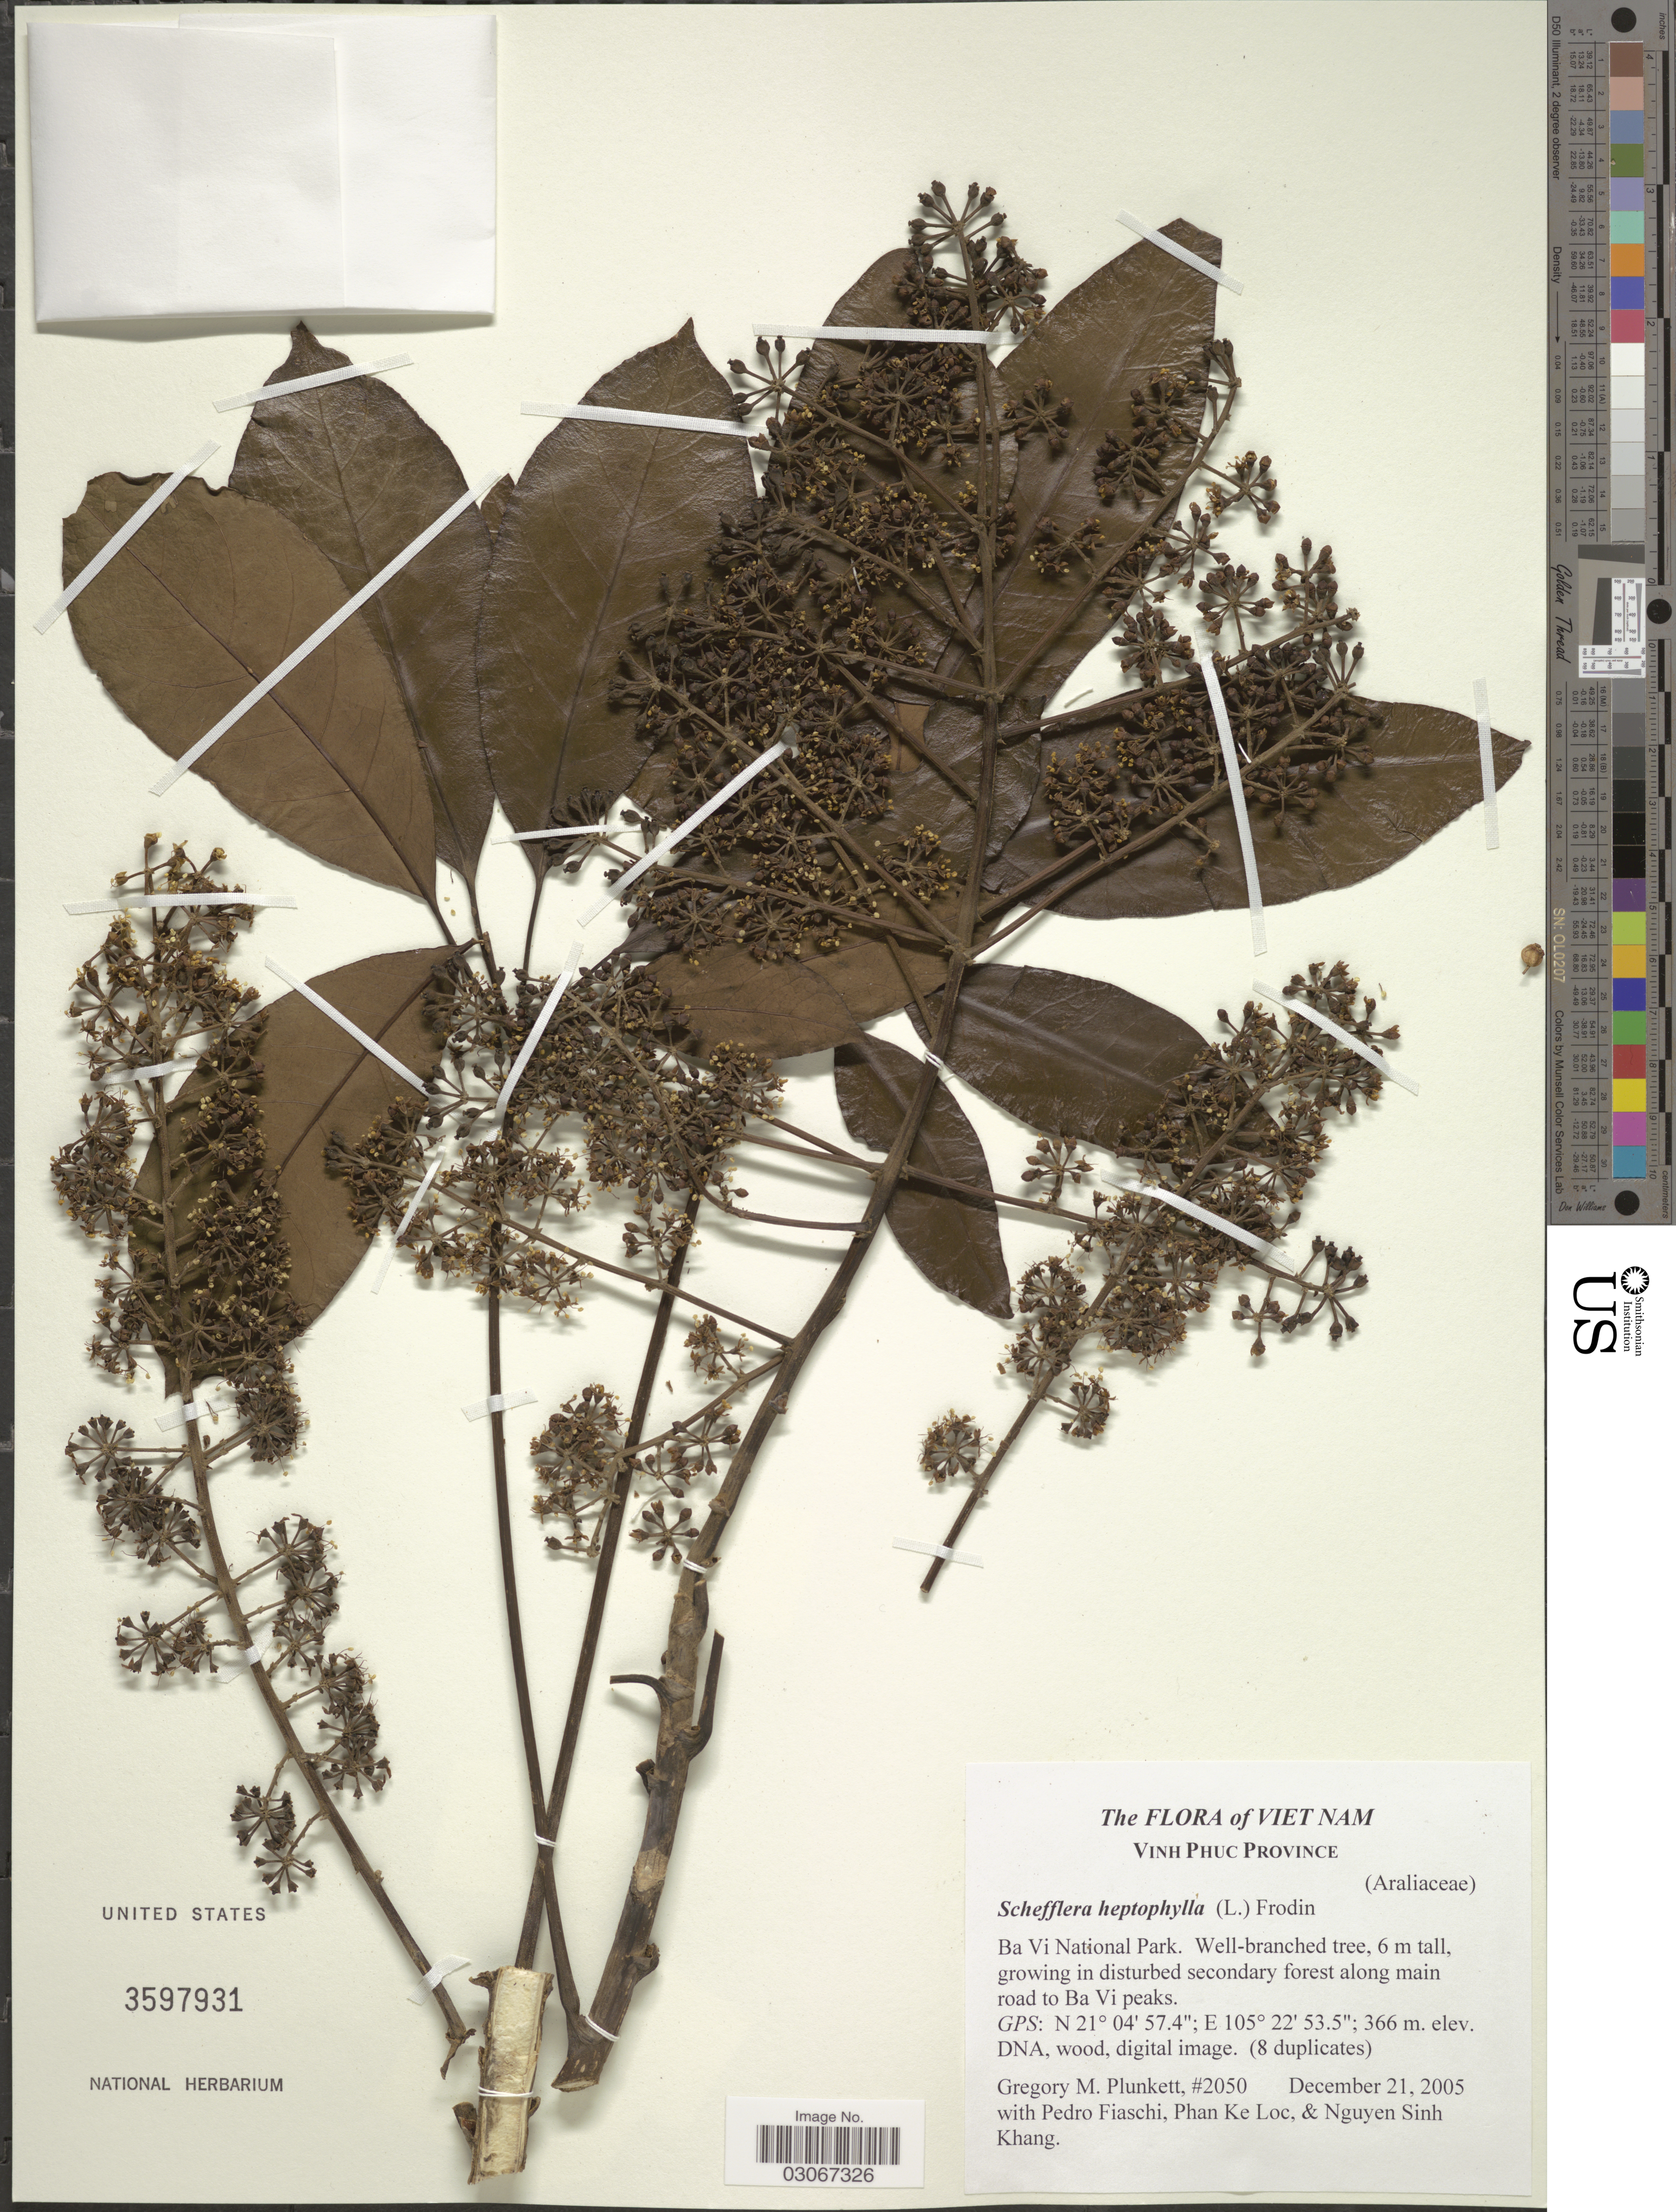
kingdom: Plantae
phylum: Tracheophyta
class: Magnoliopsida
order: Apiales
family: Araliaceae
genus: Schefflera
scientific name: Schefflera heptaphylla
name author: (L.) Frodin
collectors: G. M. Plunkett, P. Fiaschi, P. K. Lôc & N. Khang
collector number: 2050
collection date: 2005-12-21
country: Vietnam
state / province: Vinh Phuc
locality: Ba Vi National Park, along main road to Ba Vi peaks.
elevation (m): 366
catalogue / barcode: US 3597931